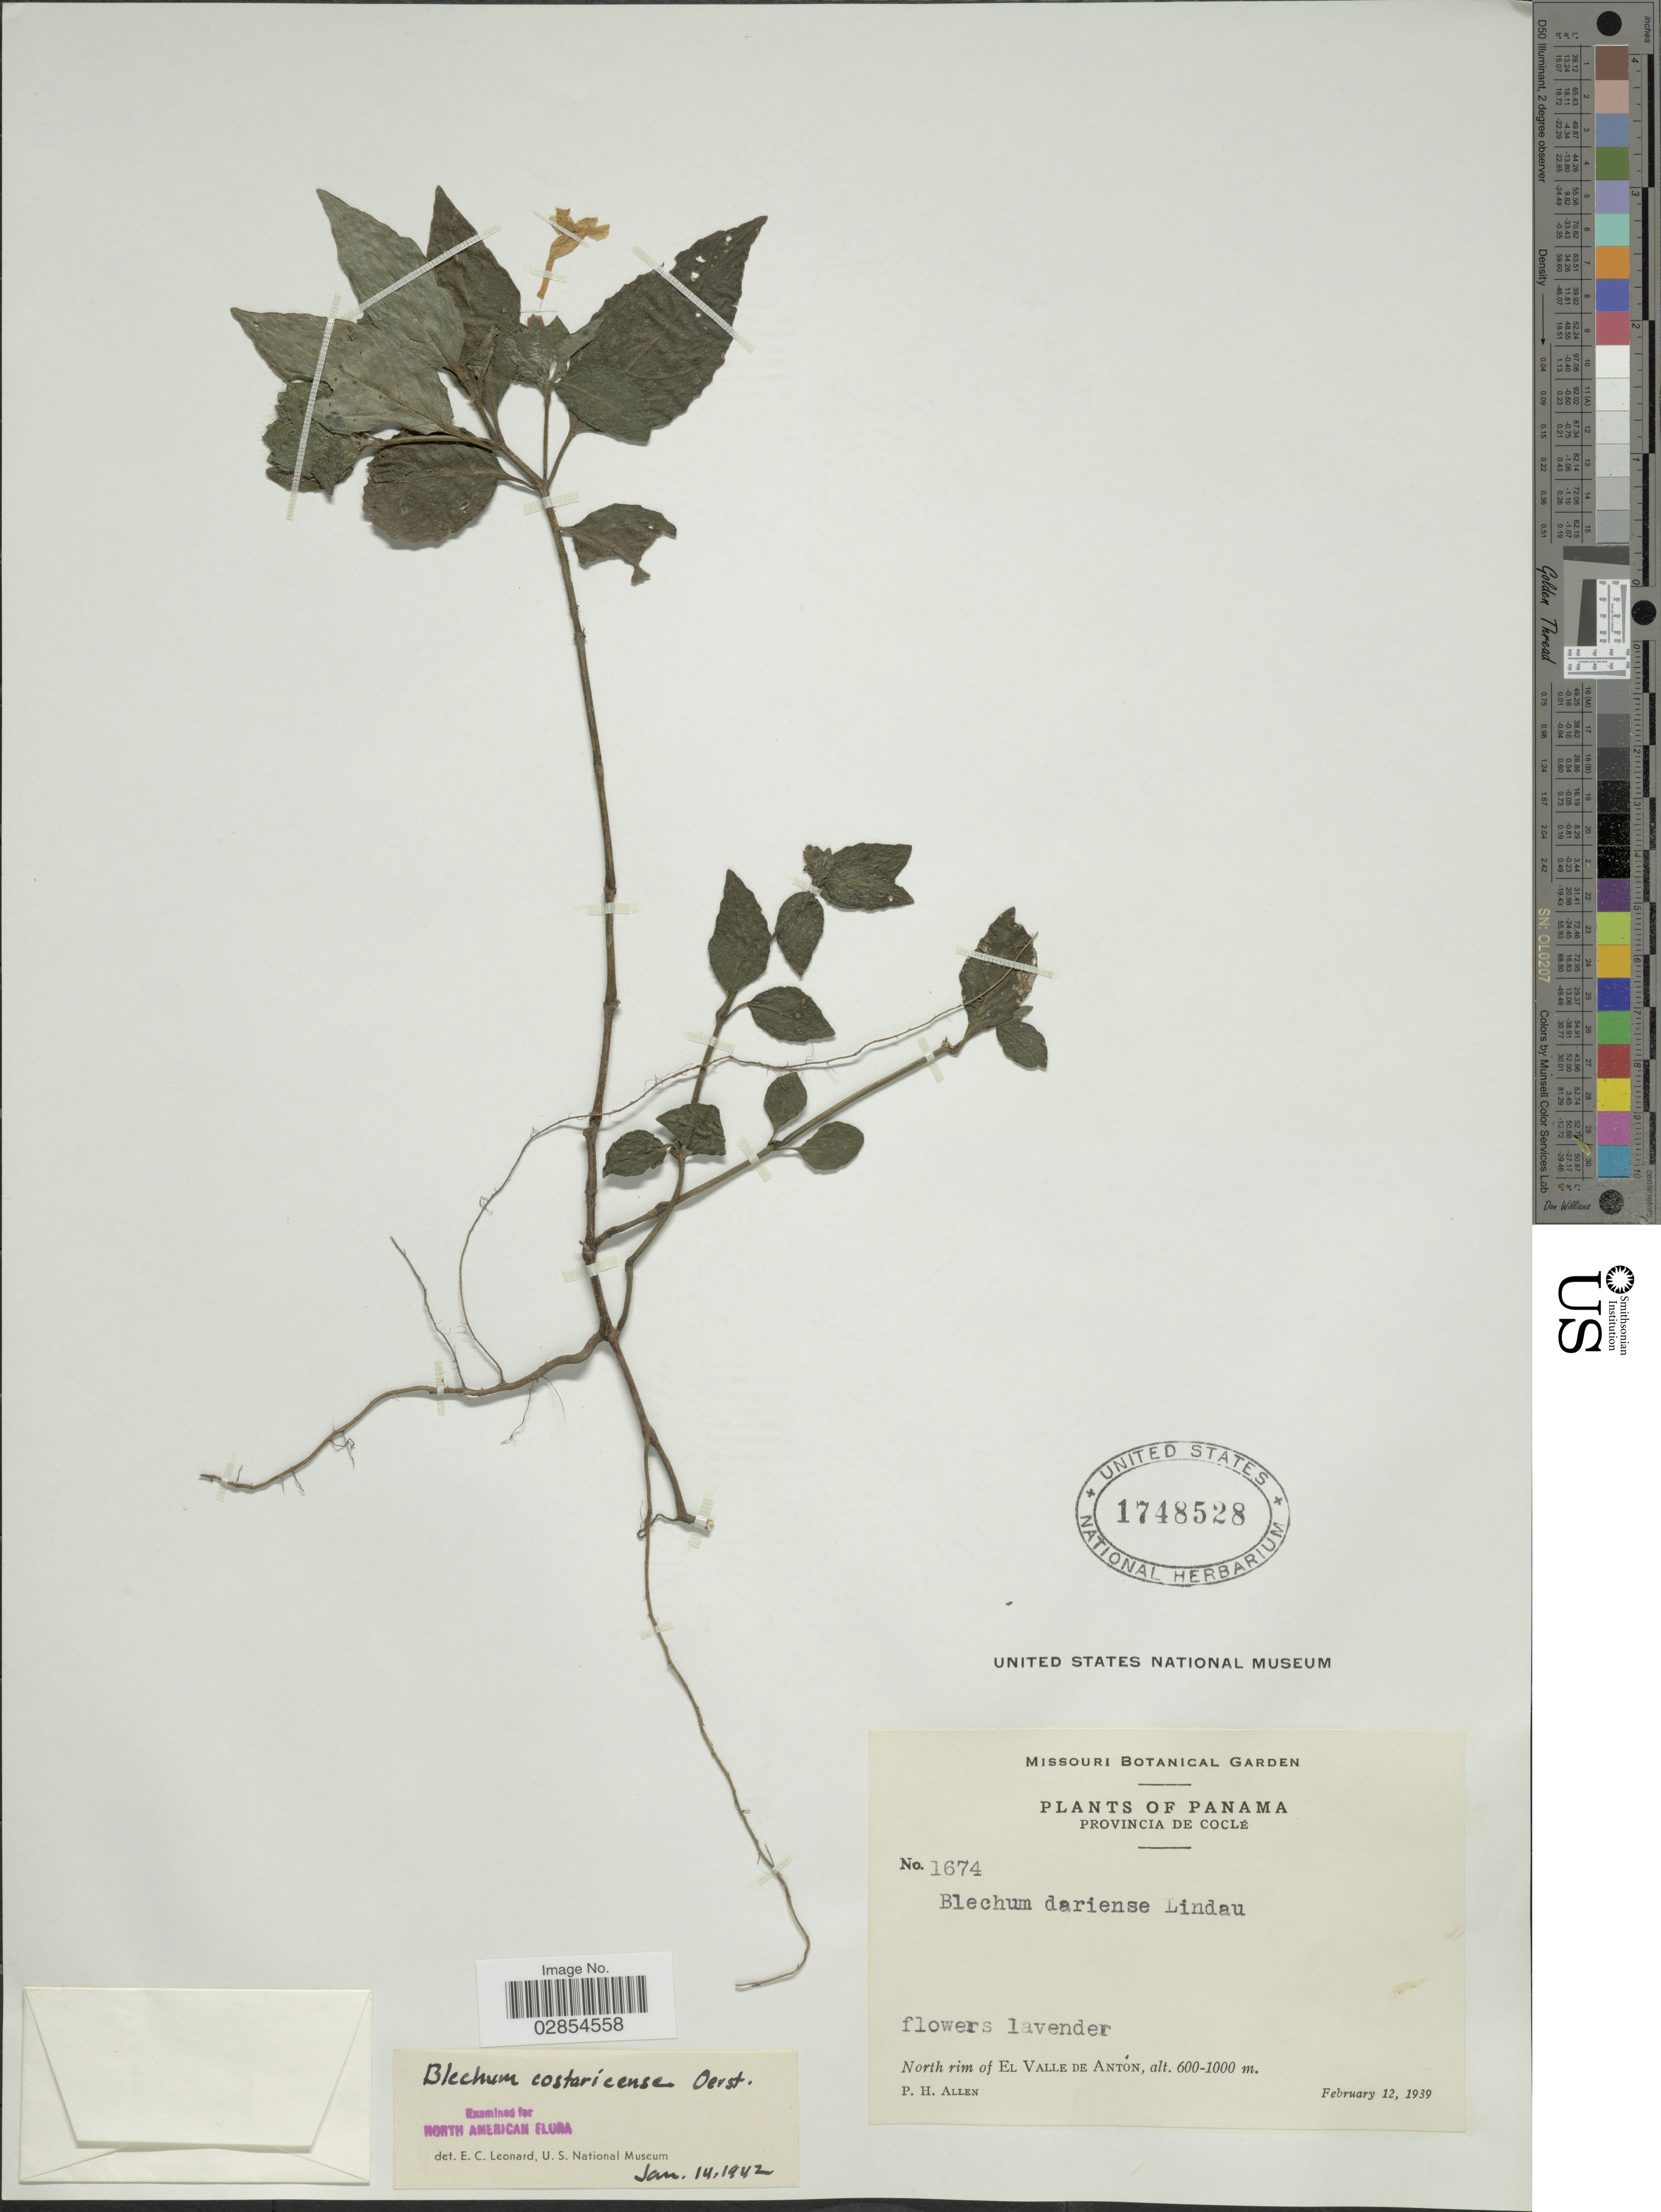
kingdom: Plantae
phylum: Tracheophyta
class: Magnoliopsida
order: Lamiales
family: Acanthaceae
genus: Blechum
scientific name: Blechum costaricense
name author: Oerst.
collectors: P. H. Allen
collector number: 1674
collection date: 1939-02-12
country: Panama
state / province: Coclé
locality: Provincia de Coclé. North rim of El Valle de Antón.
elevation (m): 600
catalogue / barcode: US 1748528